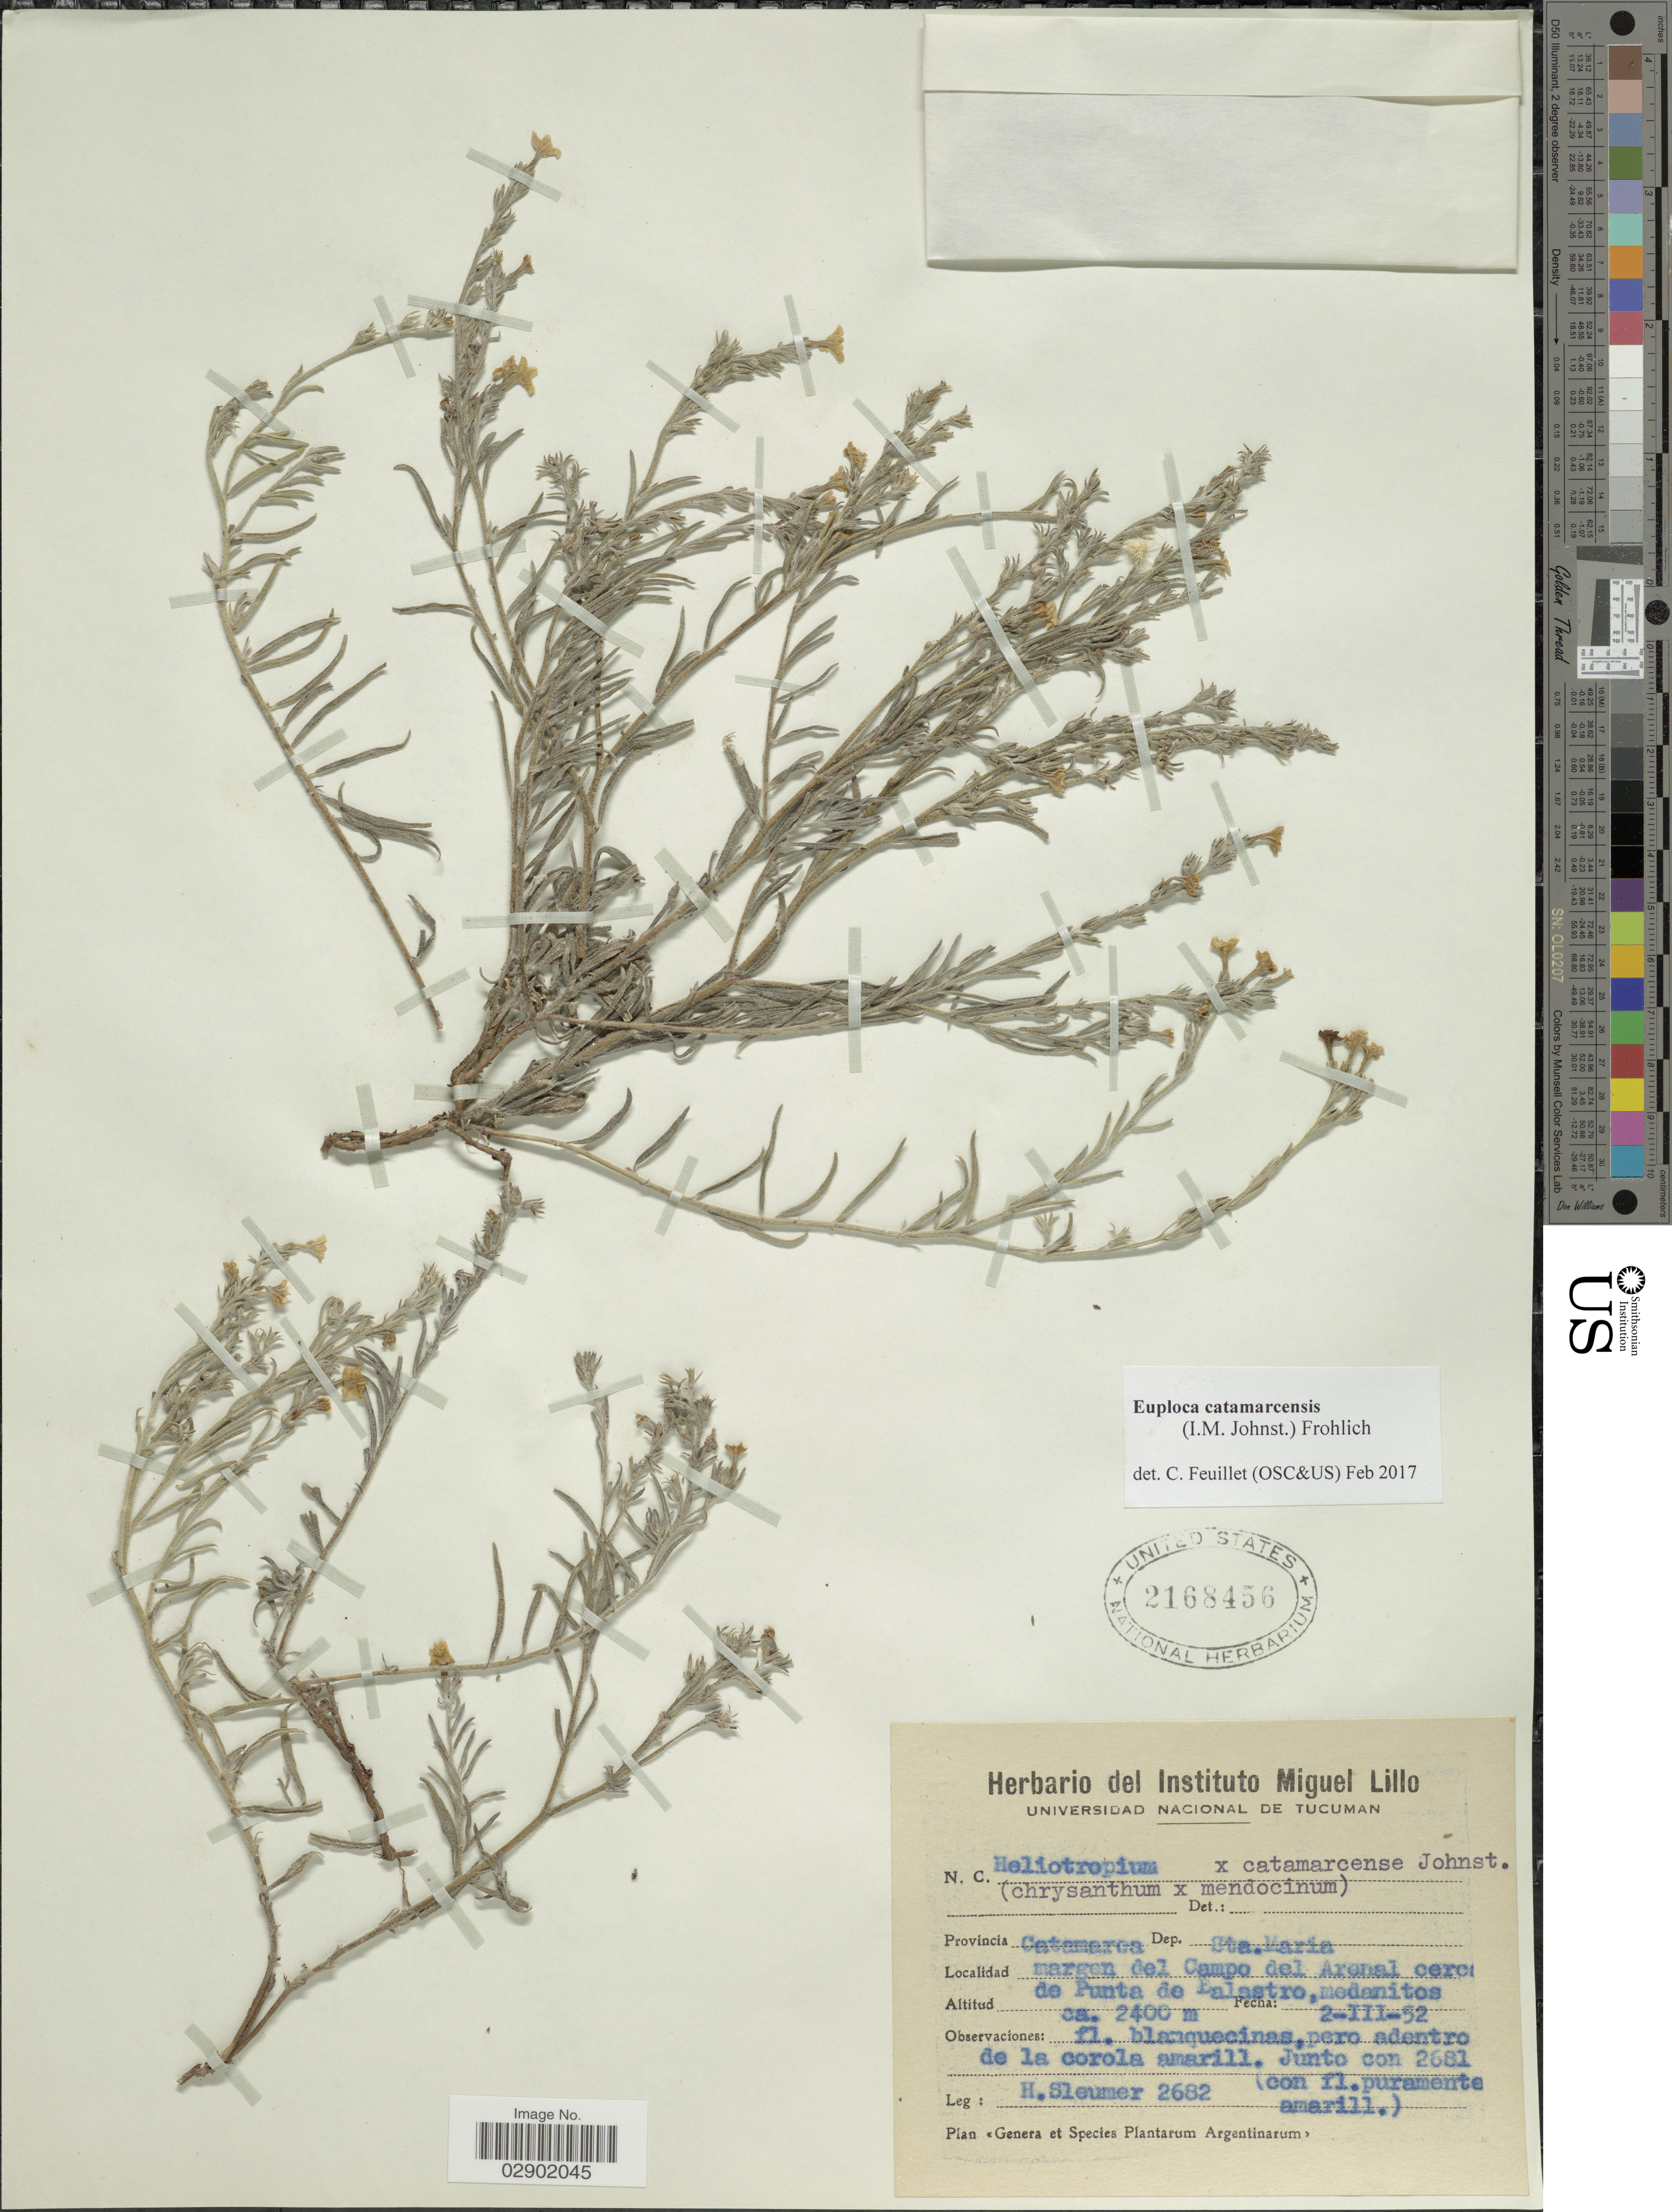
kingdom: Plantae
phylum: Tracheophyta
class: Magnoliopsida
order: Boraginales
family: Heliotropiaceae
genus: Euploca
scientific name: Euploca catamarcensis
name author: (I.M. Johnst.) M.W. Frohl.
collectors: H. O. Sleumer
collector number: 2682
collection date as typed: Transcribed d/m/y: 2/3/52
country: Argentina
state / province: Catamarca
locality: Dep. Sta. Maria, margen del Cmapo del Arenal cerca de Punta de Balastro, medanitos.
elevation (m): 2400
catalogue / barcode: US 2168456